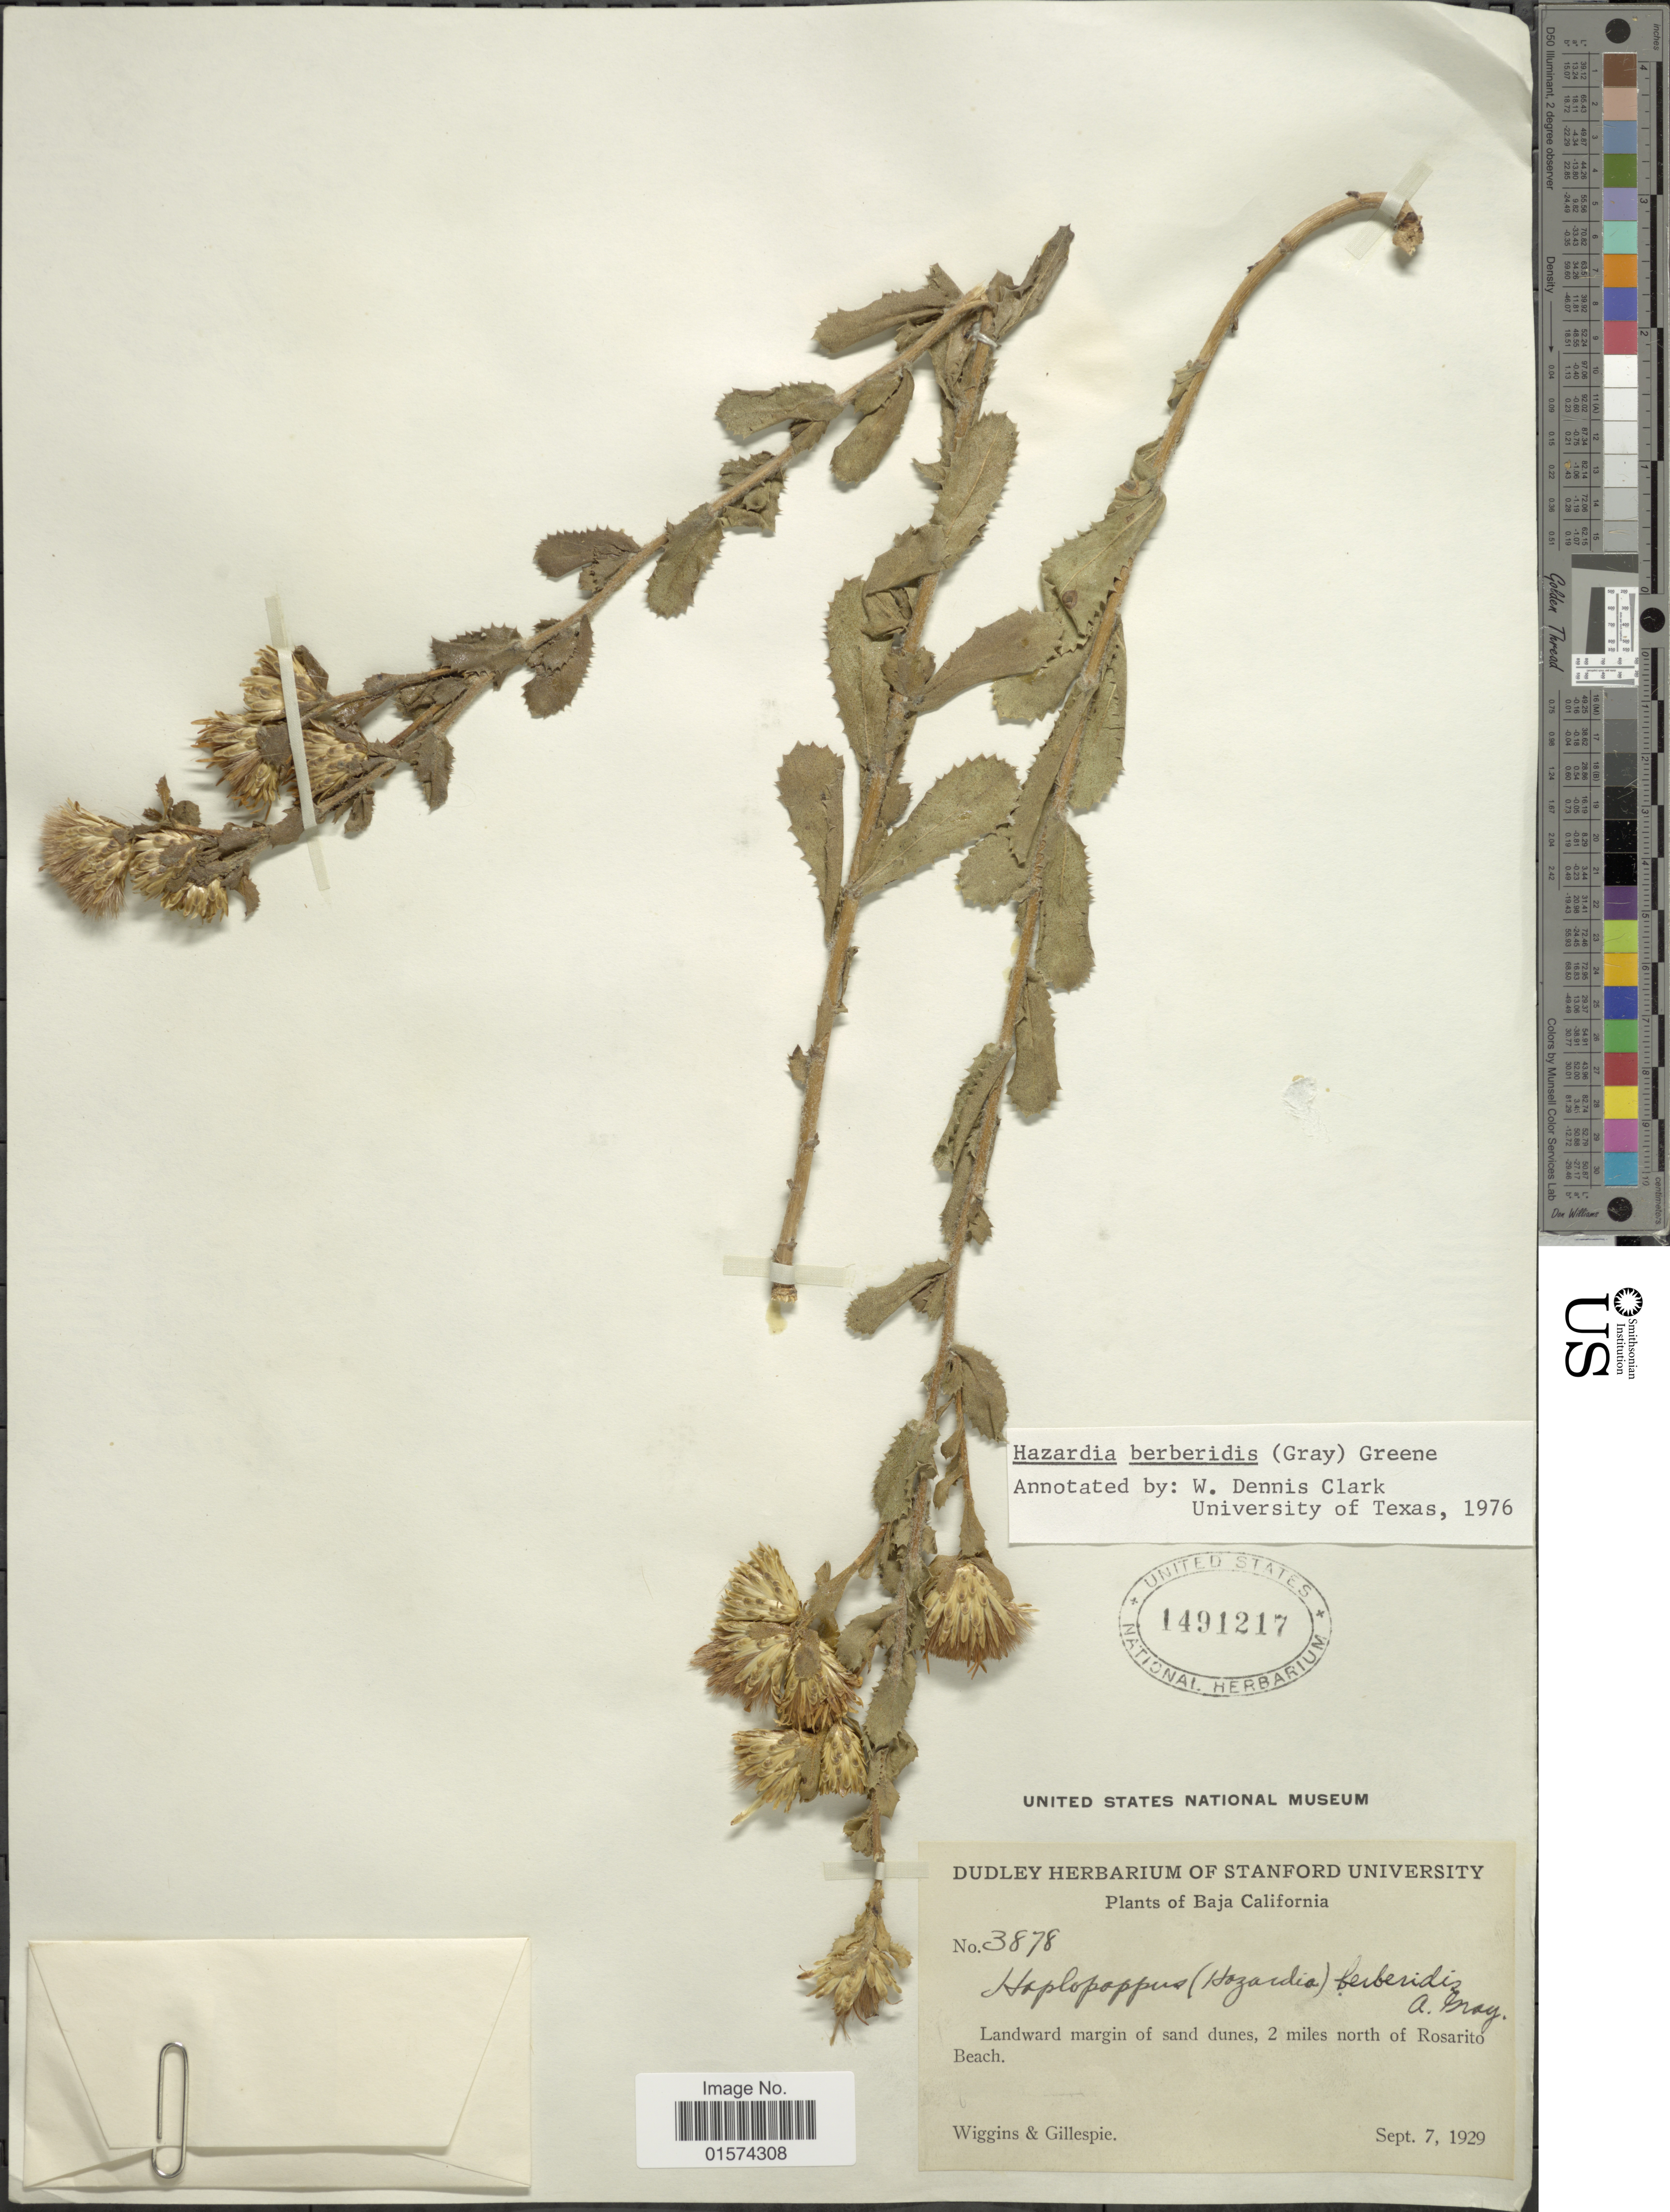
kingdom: Plantae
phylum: Tracheophyta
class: Magnoliopsida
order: Asterales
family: Asteraceae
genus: Hazardia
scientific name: Hazardia berberidis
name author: (A. Gray) Greene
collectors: -- Wiggins & -- Gillespie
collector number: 3878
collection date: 1929-09-07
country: Mexico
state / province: Baja California Norte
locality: Landward margin of sand dunes, 2 miles north of Rosarito Beach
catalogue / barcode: US 1491217